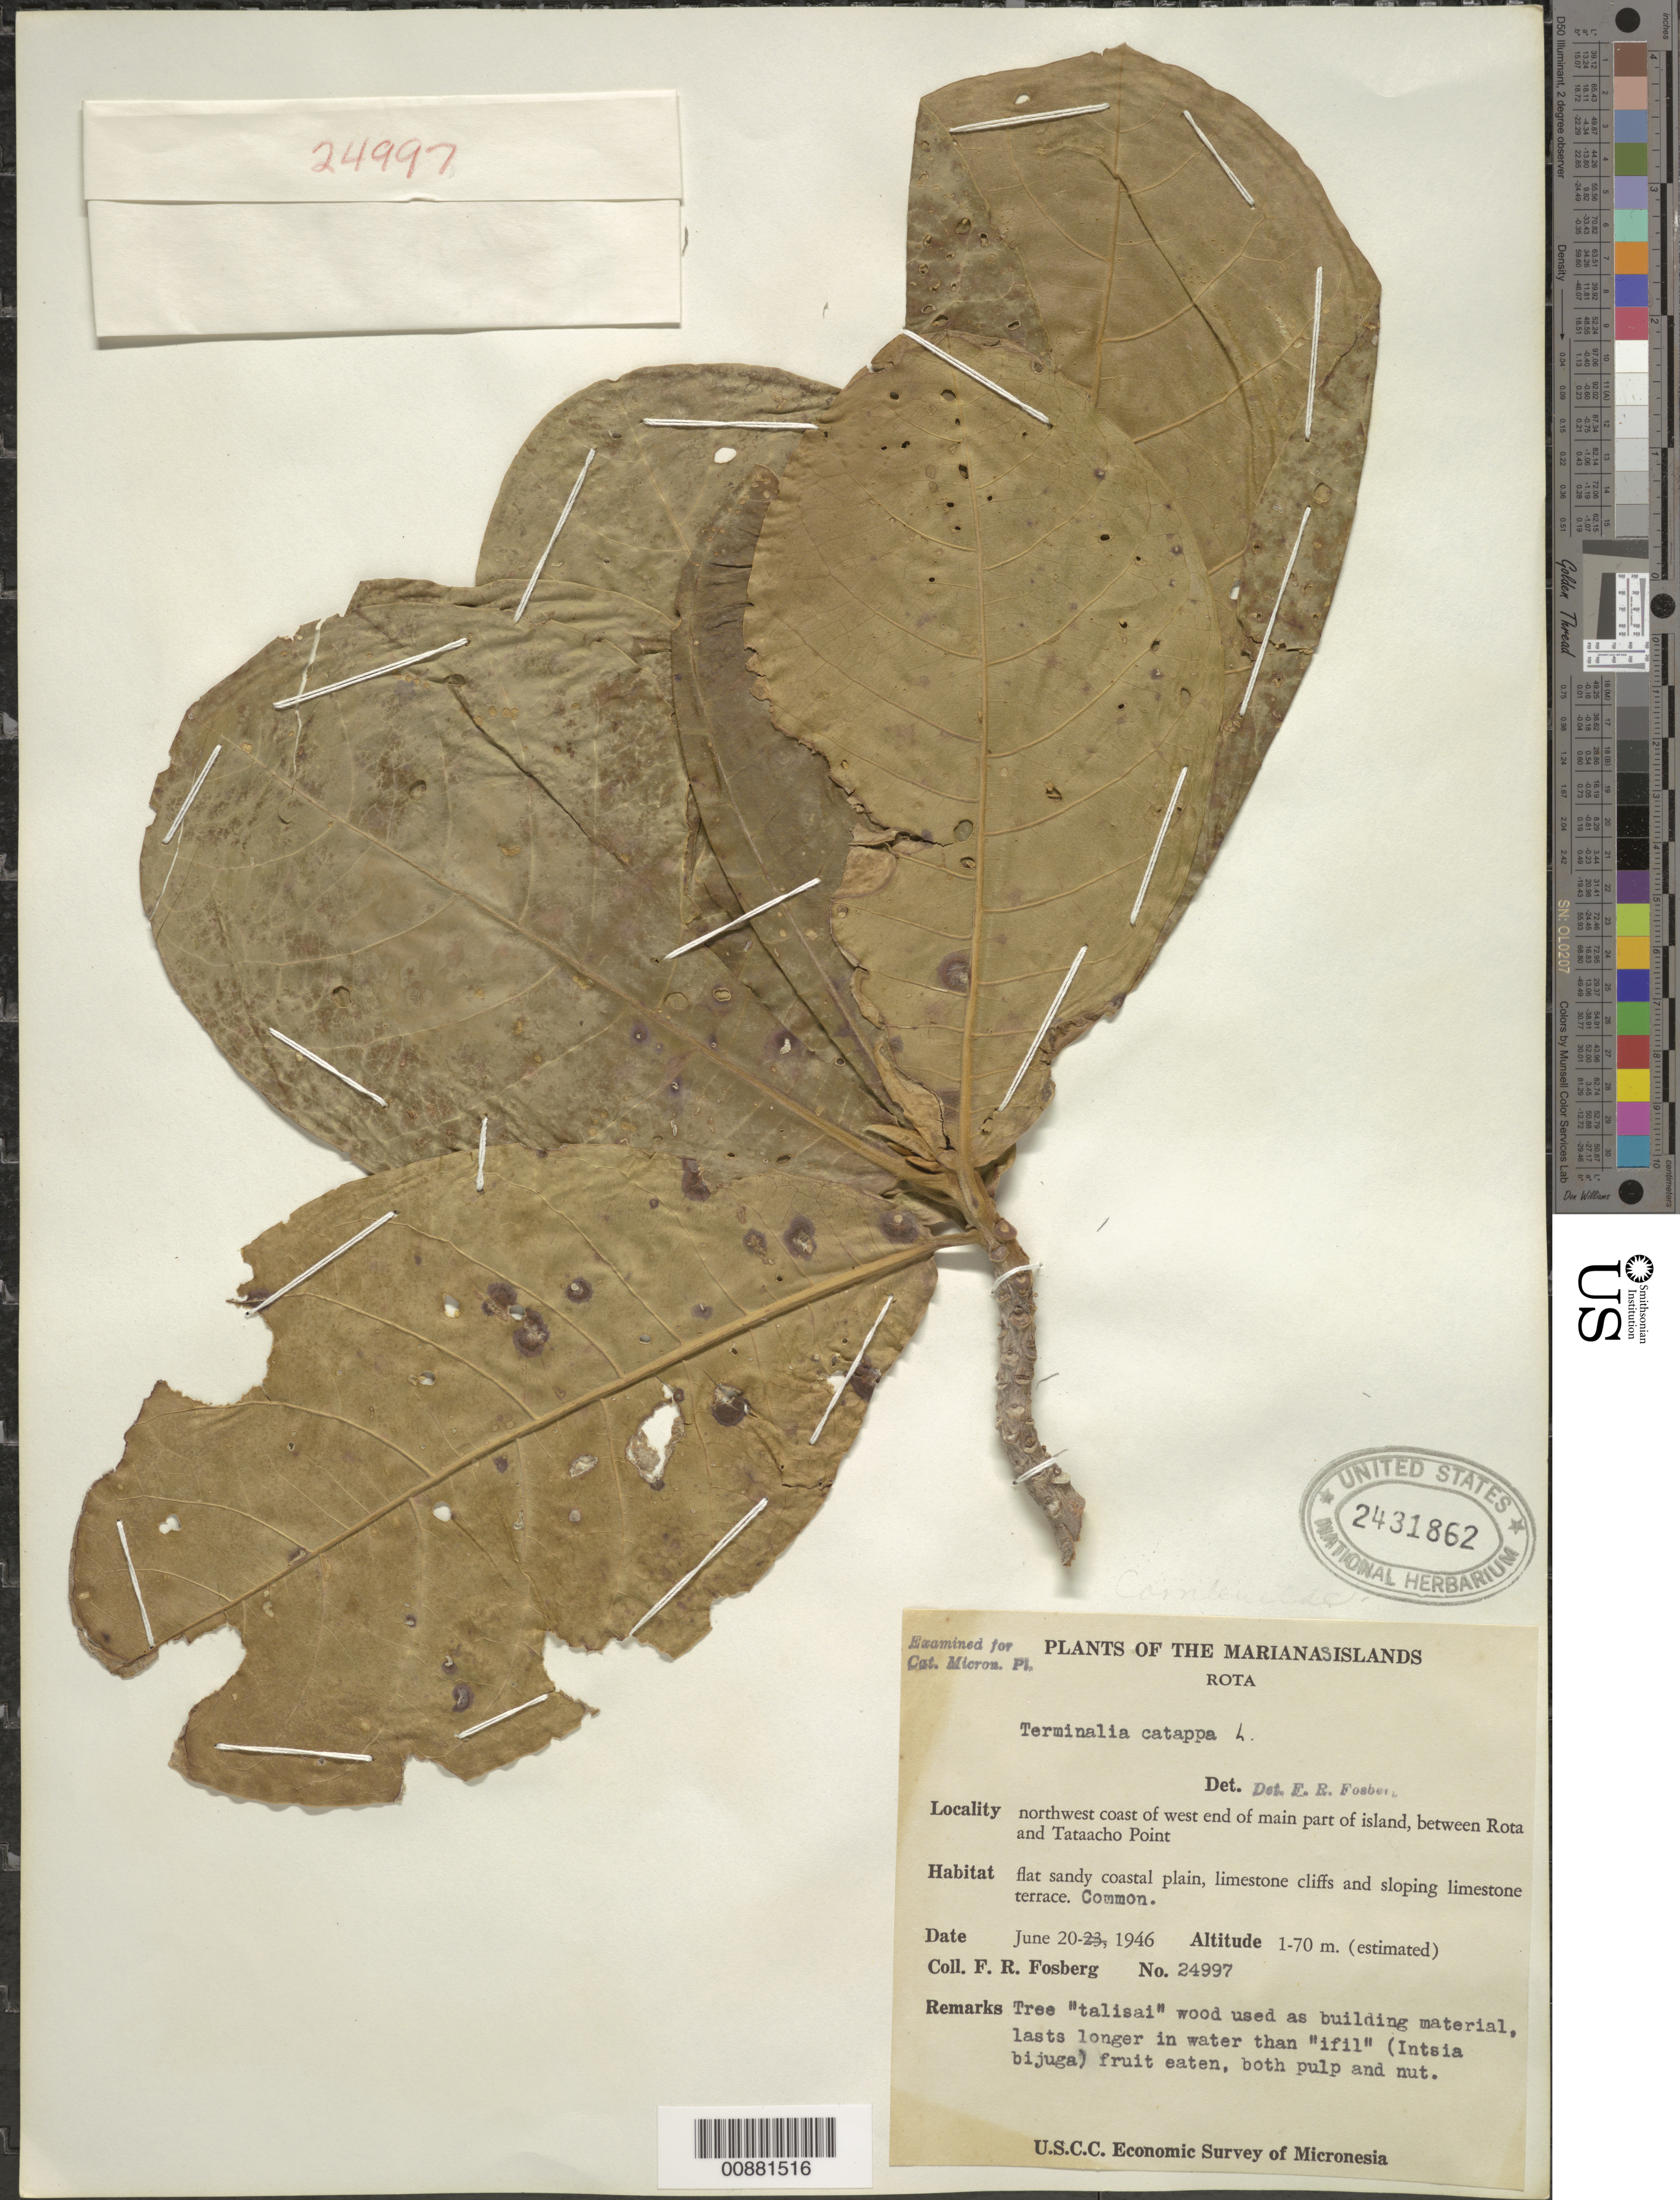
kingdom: Plantae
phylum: Tracheophyta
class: Magnoliopsida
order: Myrtales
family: Combretaceae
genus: Terminalia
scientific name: Terminalia catappa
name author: L.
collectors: F. R. Fosberg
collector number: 24997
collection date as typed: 20 Jun 1946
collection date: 1946-06-20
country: Northern Mariana Islands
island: Rota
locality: NW coast of west end of main part of island, between Rota and Tataacho Point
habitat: flat sandy coastal plain, limestone cliffs and sloping limestone terrace. Common.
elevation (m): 1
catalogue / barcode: US 2431862